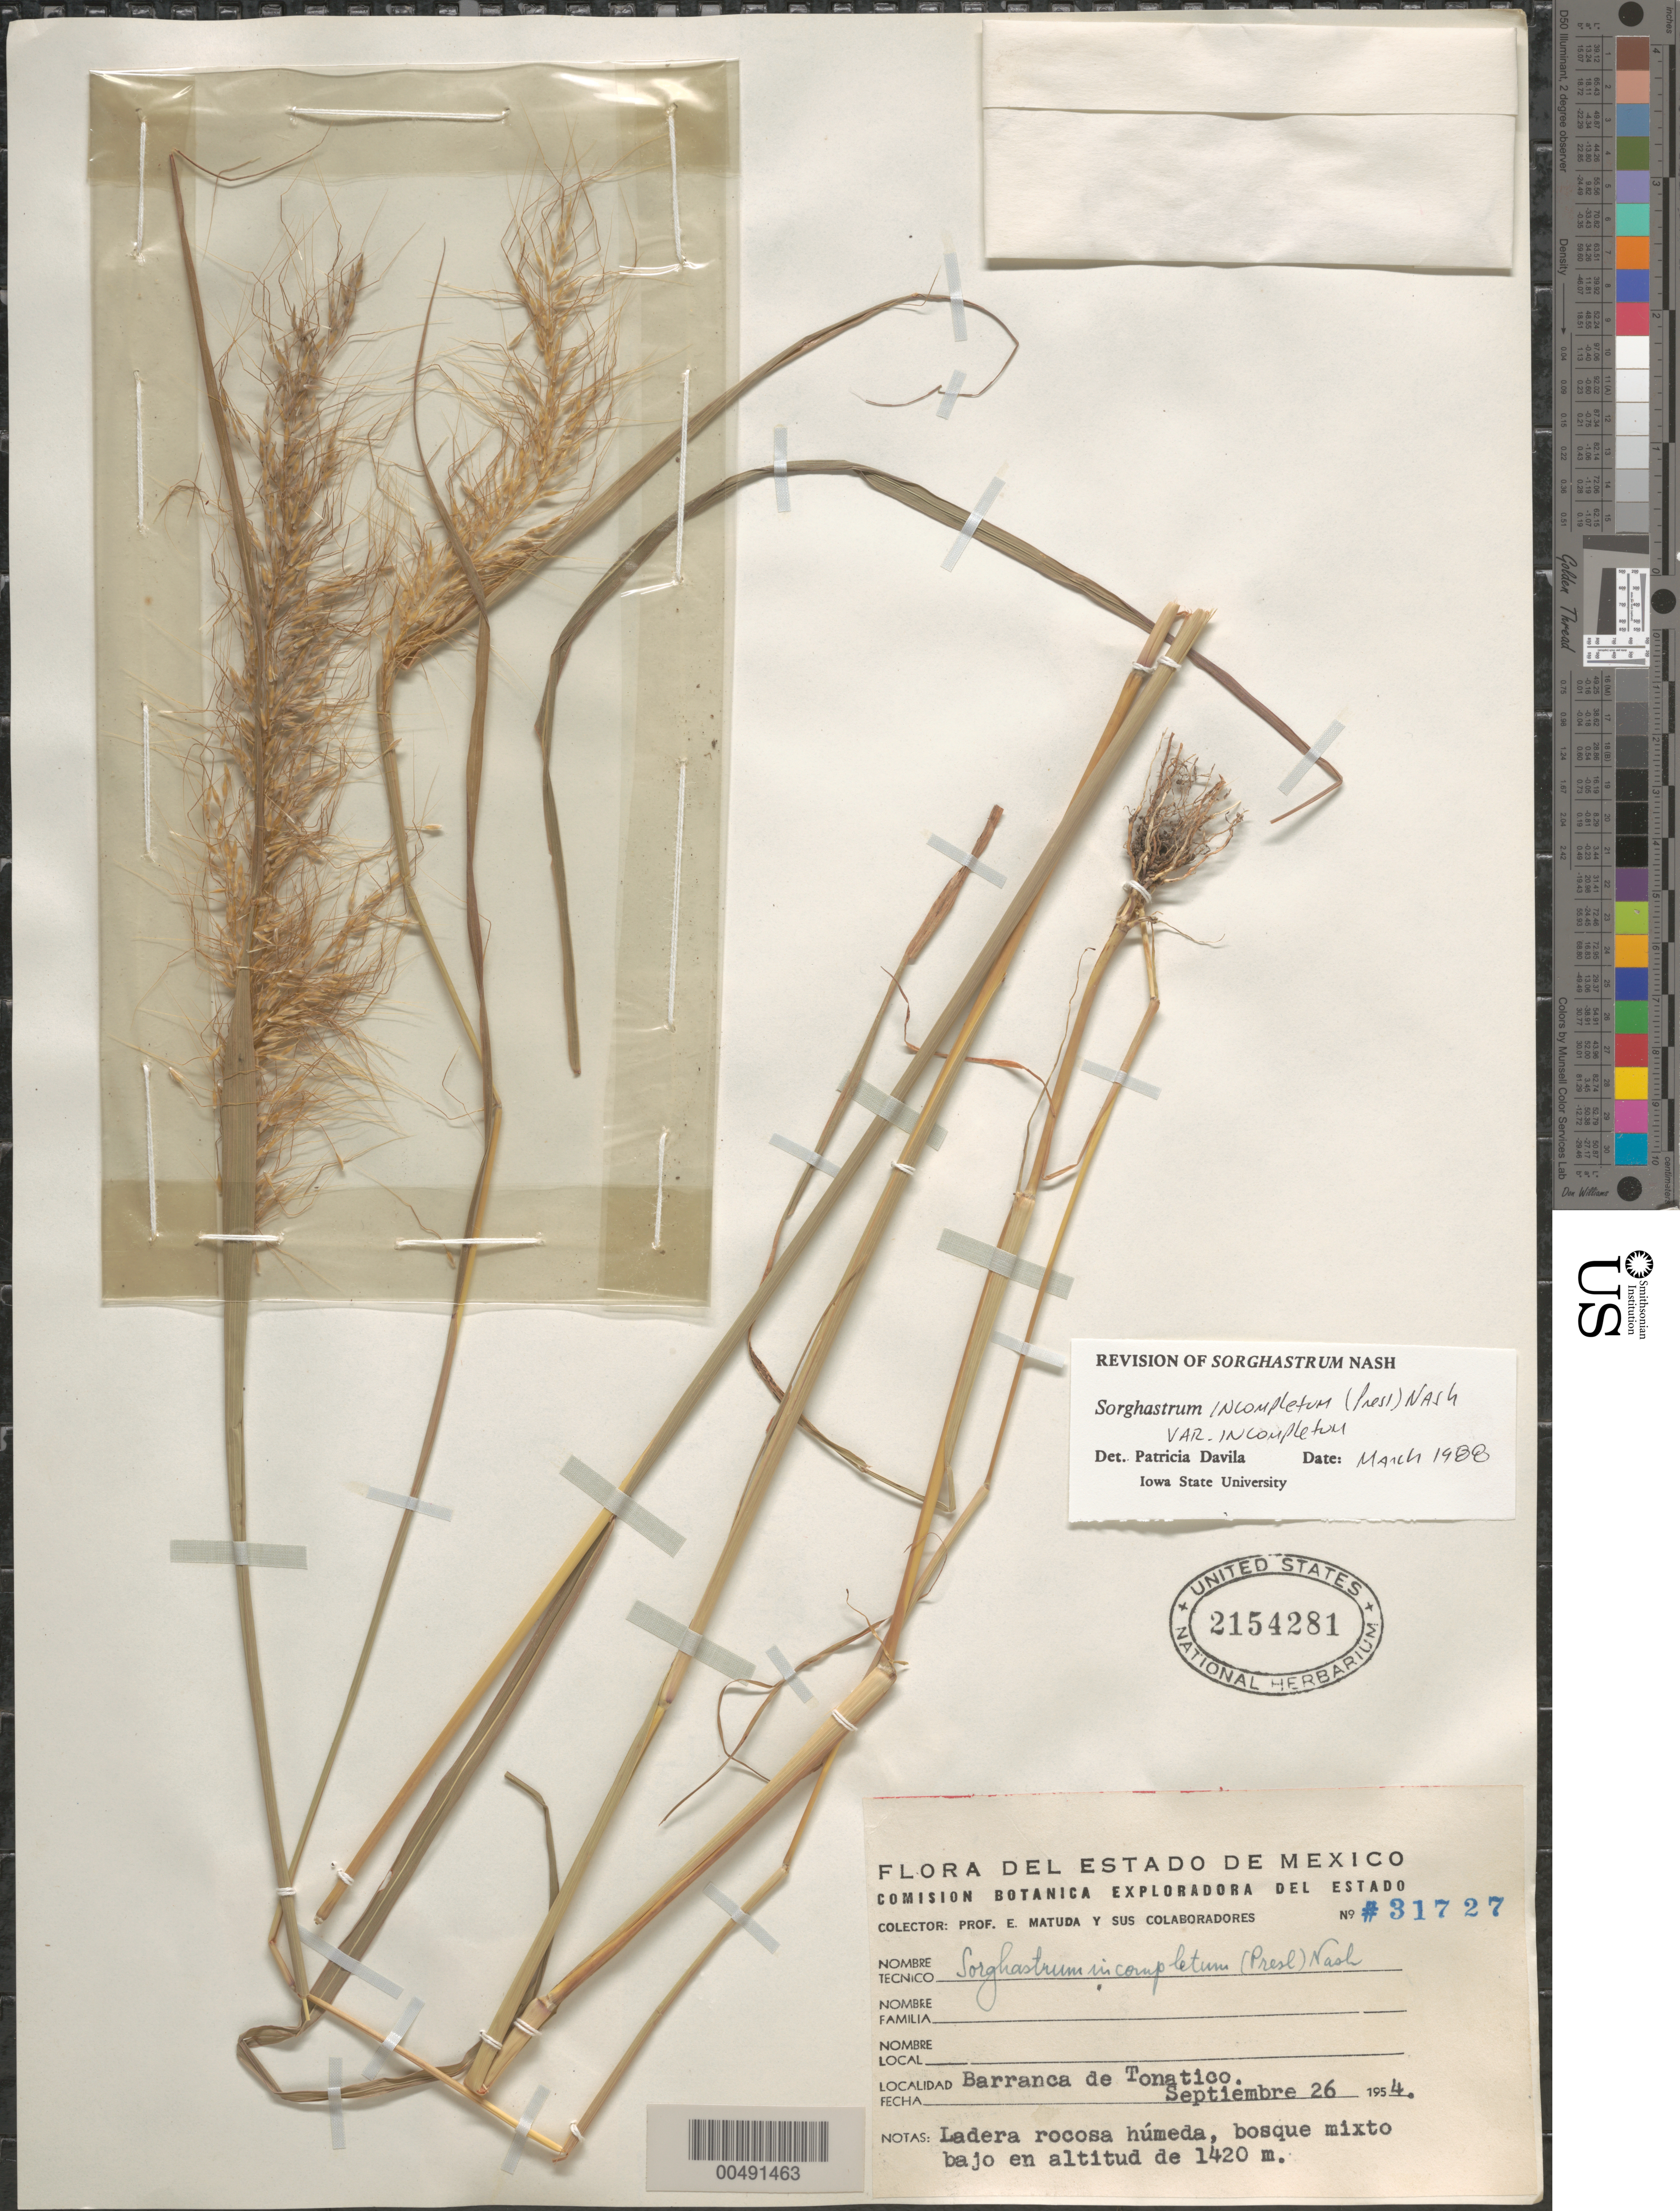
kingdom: Plantae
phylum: Tracheophyta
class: Liliopsida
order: Poales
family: Poaceae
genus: Sorghastrum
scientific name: Sorghastrum incompletum var. incompletum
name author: (J. Presl) Nash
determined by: Dávila, P. D.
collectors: E. Matuda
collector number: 31727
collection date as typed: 26 Sep 1954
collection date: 1954-09-26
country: Mexico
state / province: México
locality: Barranca de Tonatico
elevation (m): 1420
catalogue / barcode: US 2154281